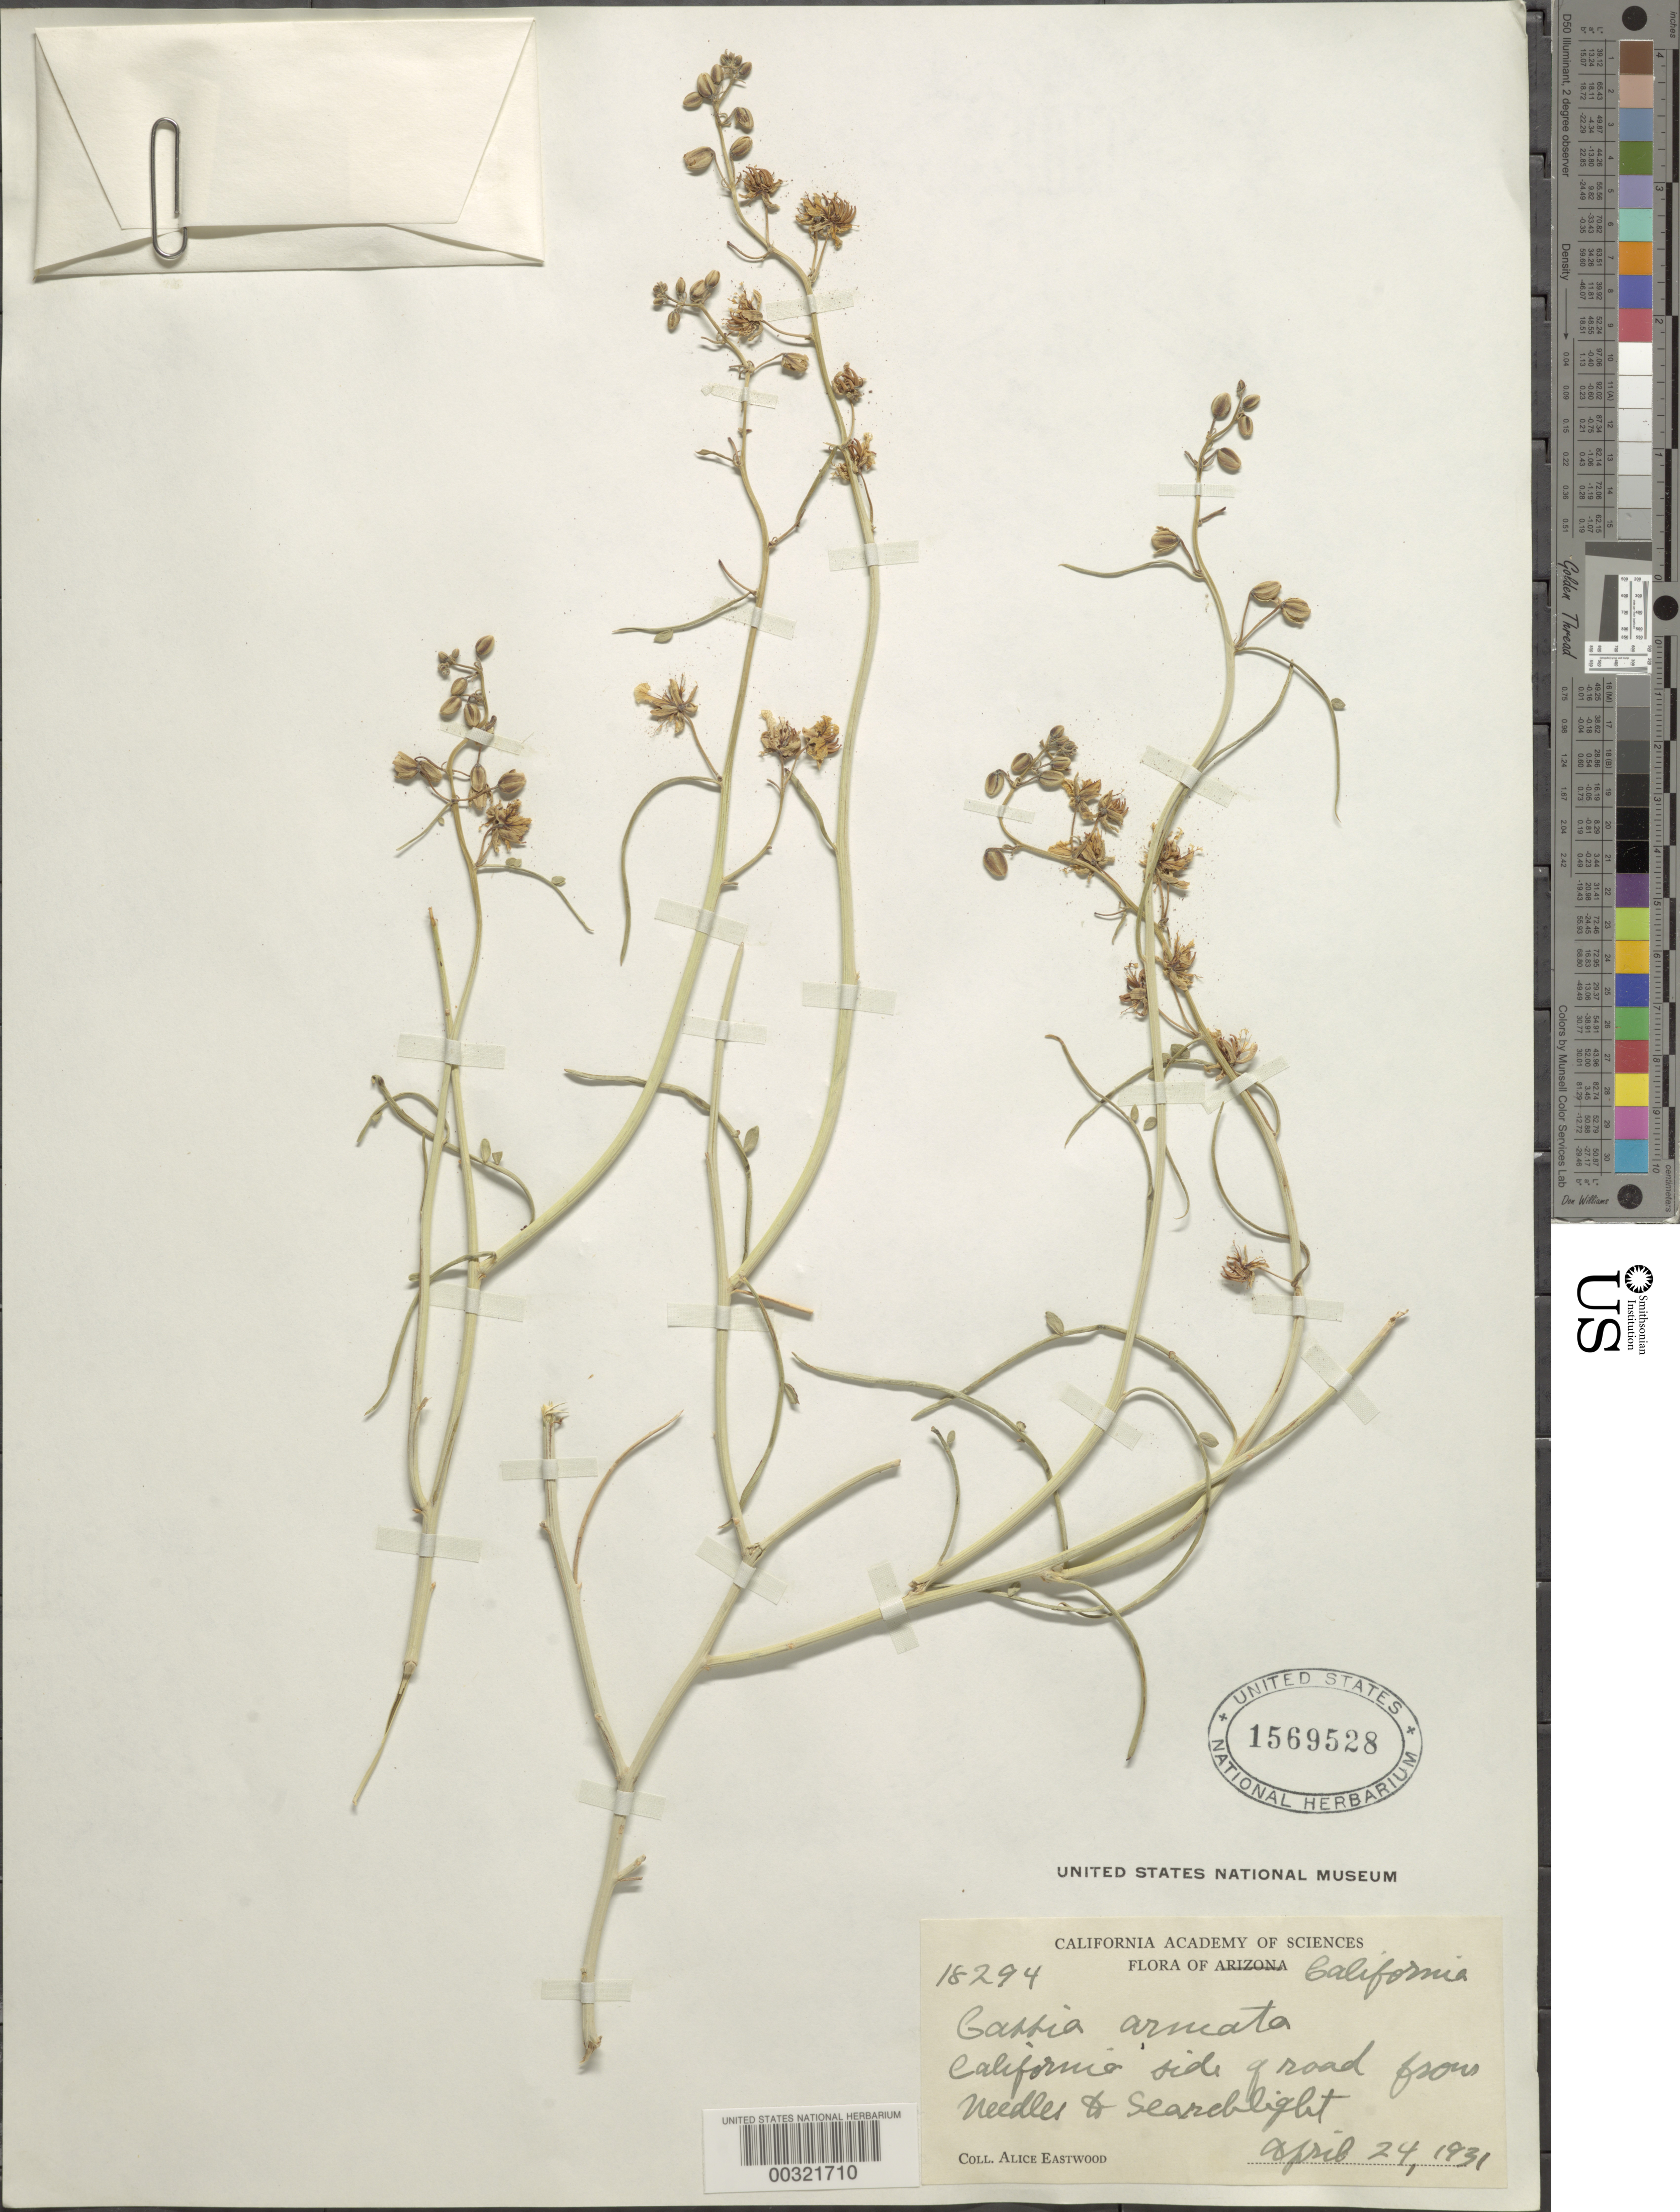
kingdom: Plantae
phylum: Tracheophyta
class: Magnoliopsida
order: Fabales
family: Fabaceae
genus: Senna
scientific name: Senna armata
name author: (S. Watson) H.S. Irwin & Barneby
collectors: A. Eastwood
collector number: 18294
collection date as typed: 24 Apr 1931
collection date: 1931-04-24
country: United States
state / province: California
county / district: San Bernardino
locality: California side of road from needles to searchlight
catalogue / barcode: US 1569528